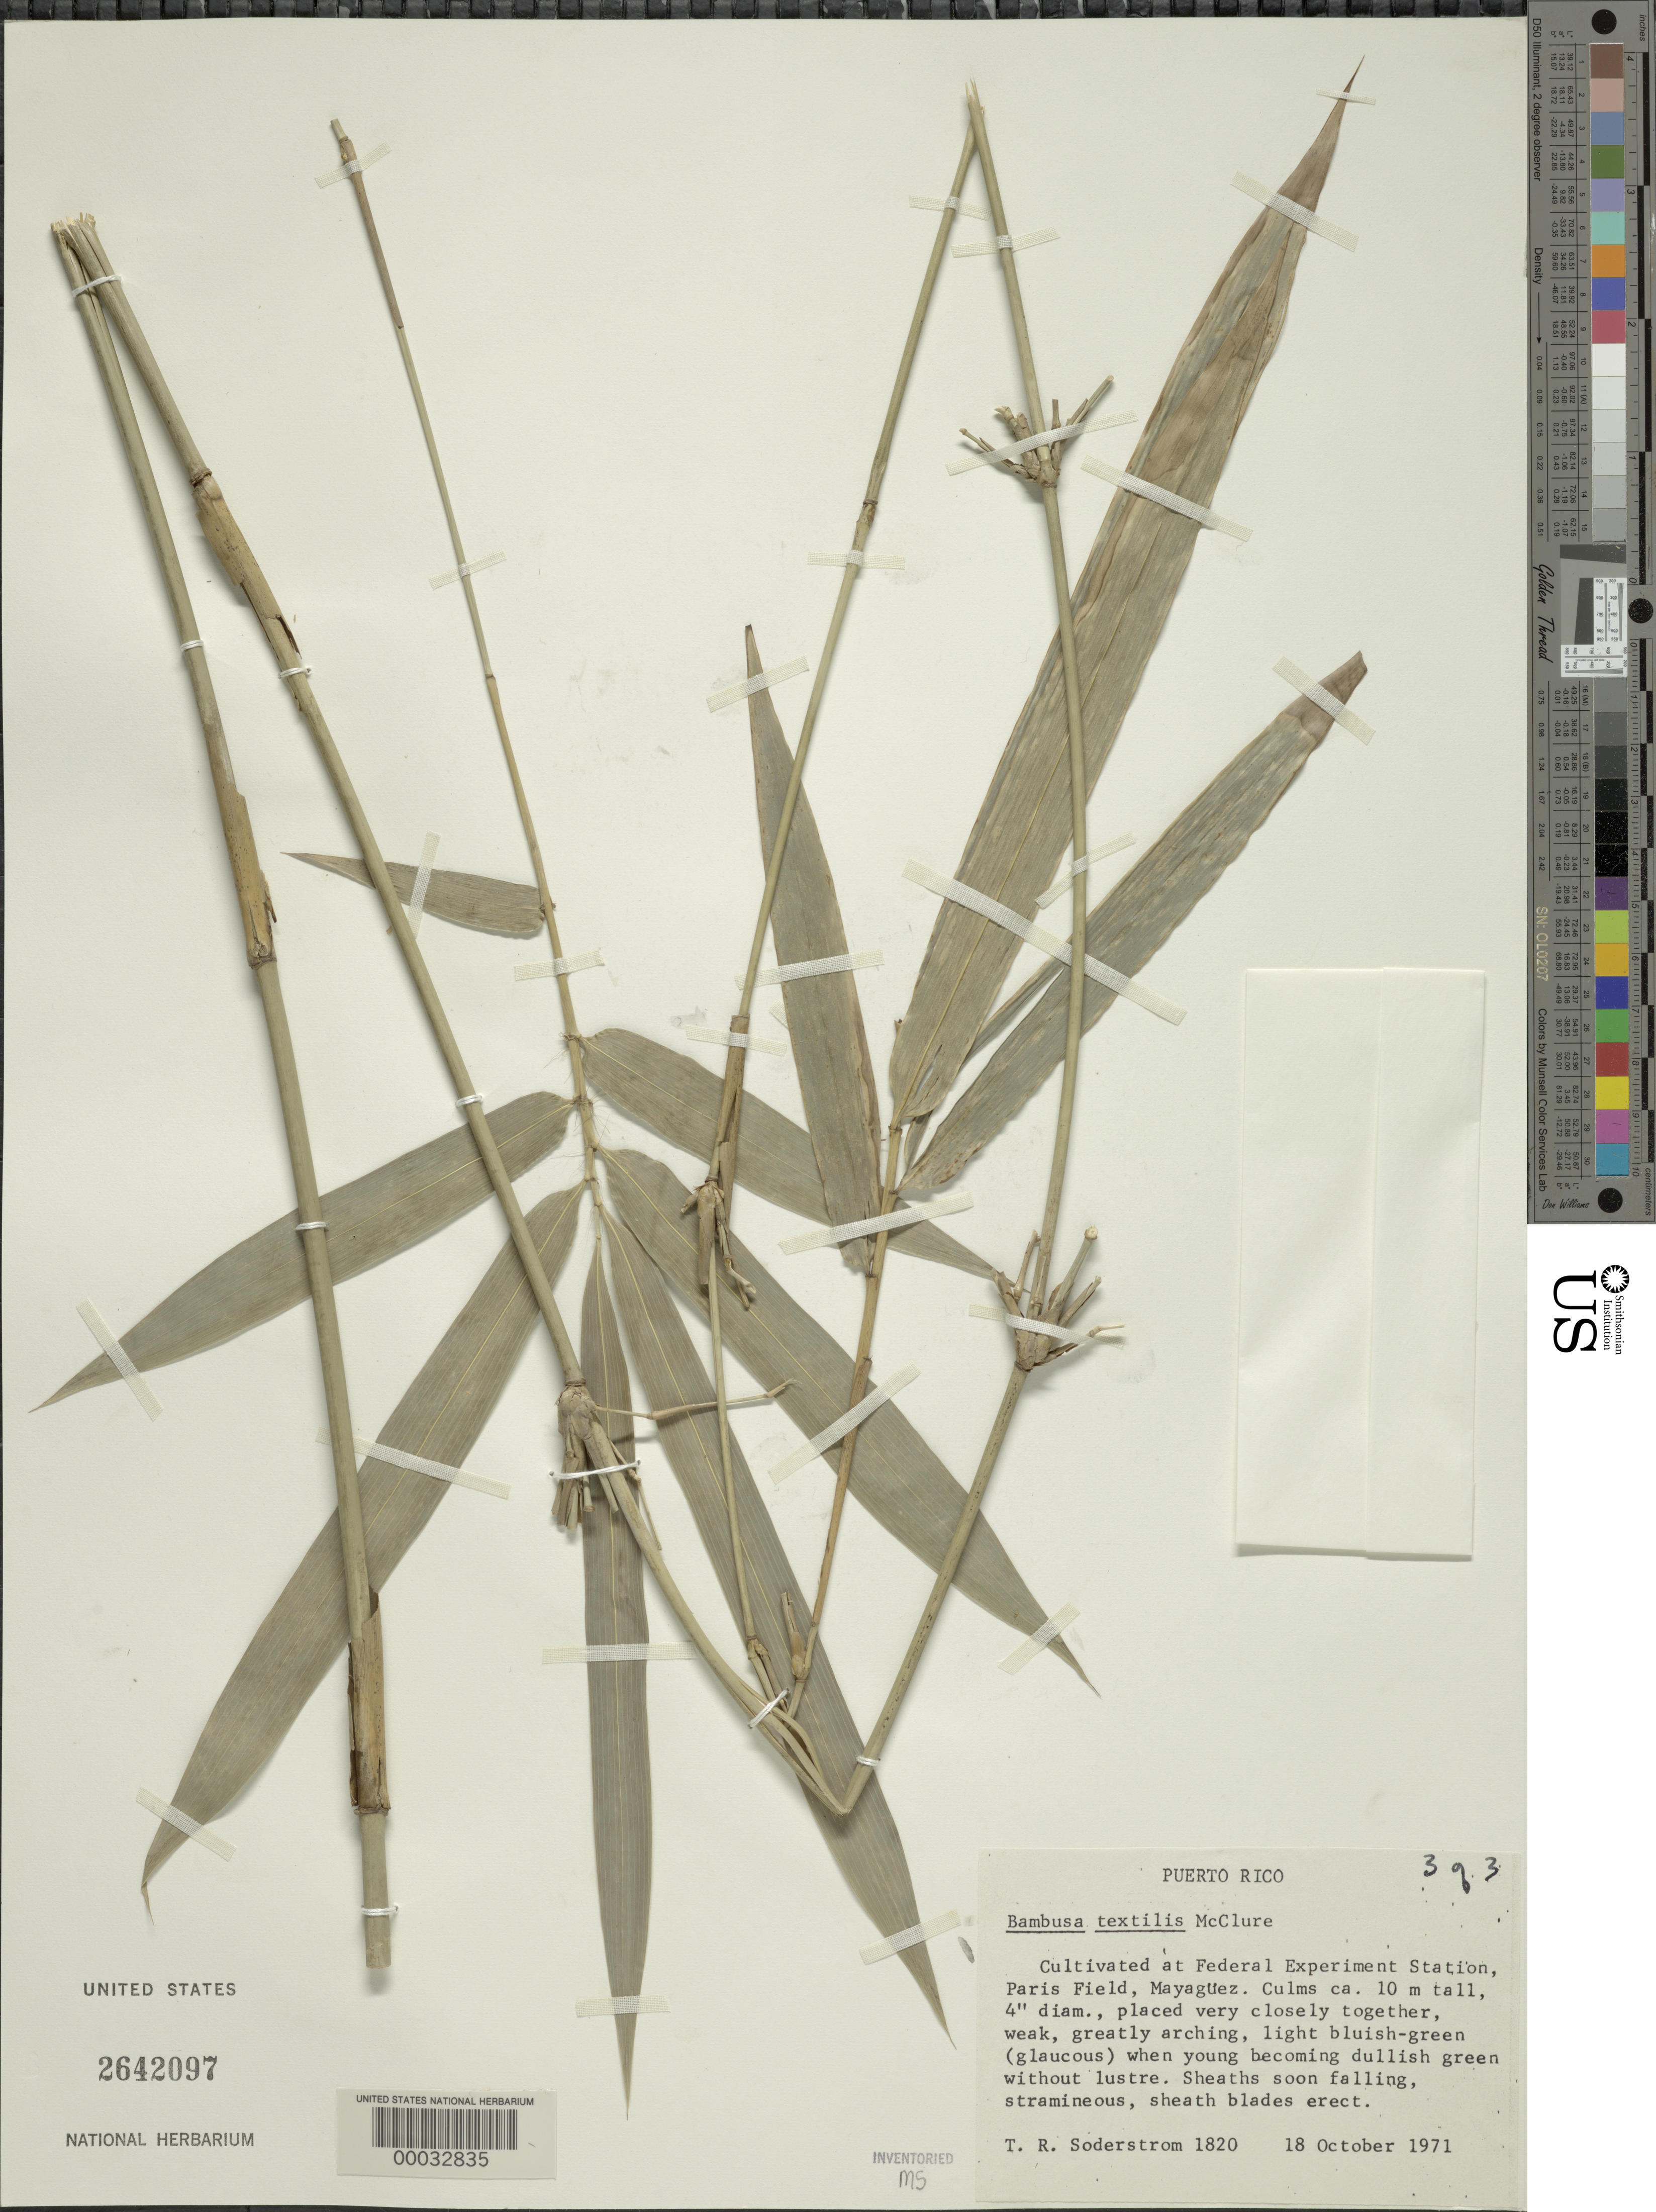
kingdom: Plantae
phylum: Tracheophyta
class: Liliopsida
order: Poales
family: Poaceae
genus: Bambusa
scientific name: Bambusa textilis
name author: McClure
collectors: T. R. Soderstrom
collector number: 1820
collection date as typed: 18 Oct 1971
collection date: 1971-10-18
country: Puerto Rico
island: Greater Antilles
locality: Federal experimental station, paris field-mayaguez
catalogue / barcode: US 2642097